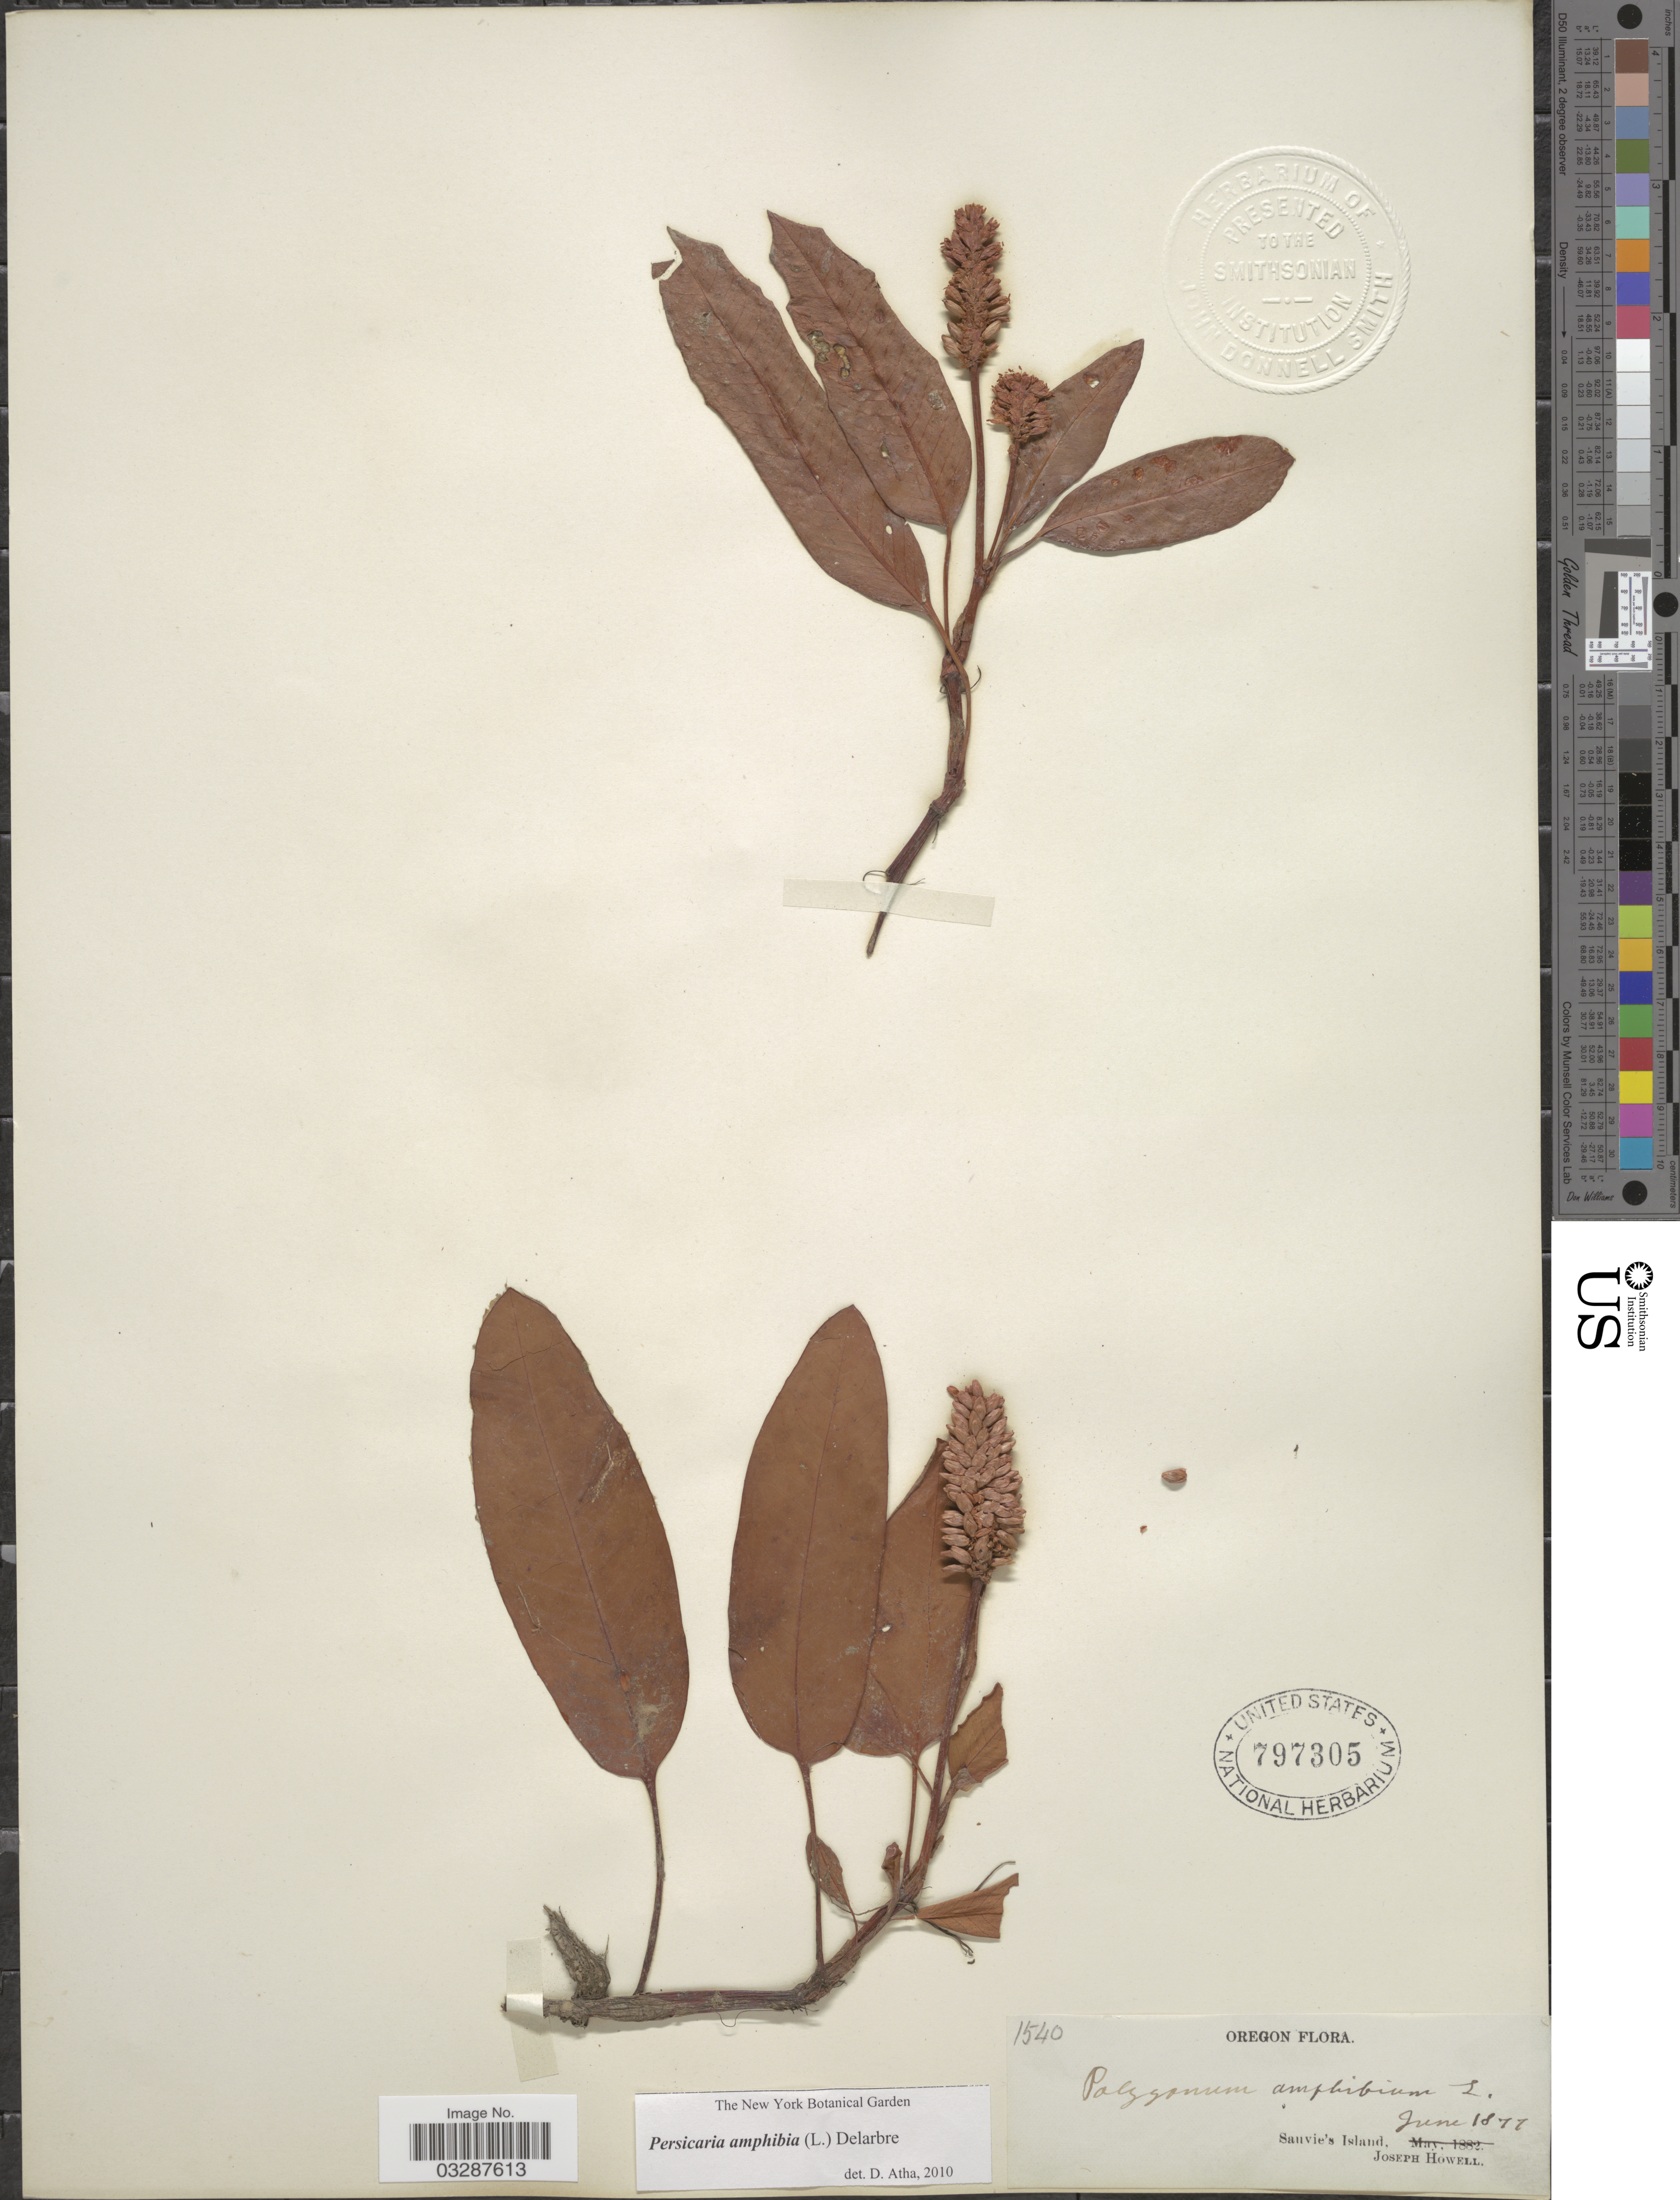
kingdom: Plantae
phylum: Tracheophyta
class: Magnoliopsida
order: Caryophyllales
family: Polygonaceae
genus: Persicaria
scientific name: Persicaria amphibia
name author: (L.) Delarbre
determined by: Atha, D. E.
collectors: J. Howell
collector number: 1540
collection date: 1877-06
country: United States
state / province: Oregon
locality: Sauvie's Island.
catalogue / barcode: US 797305